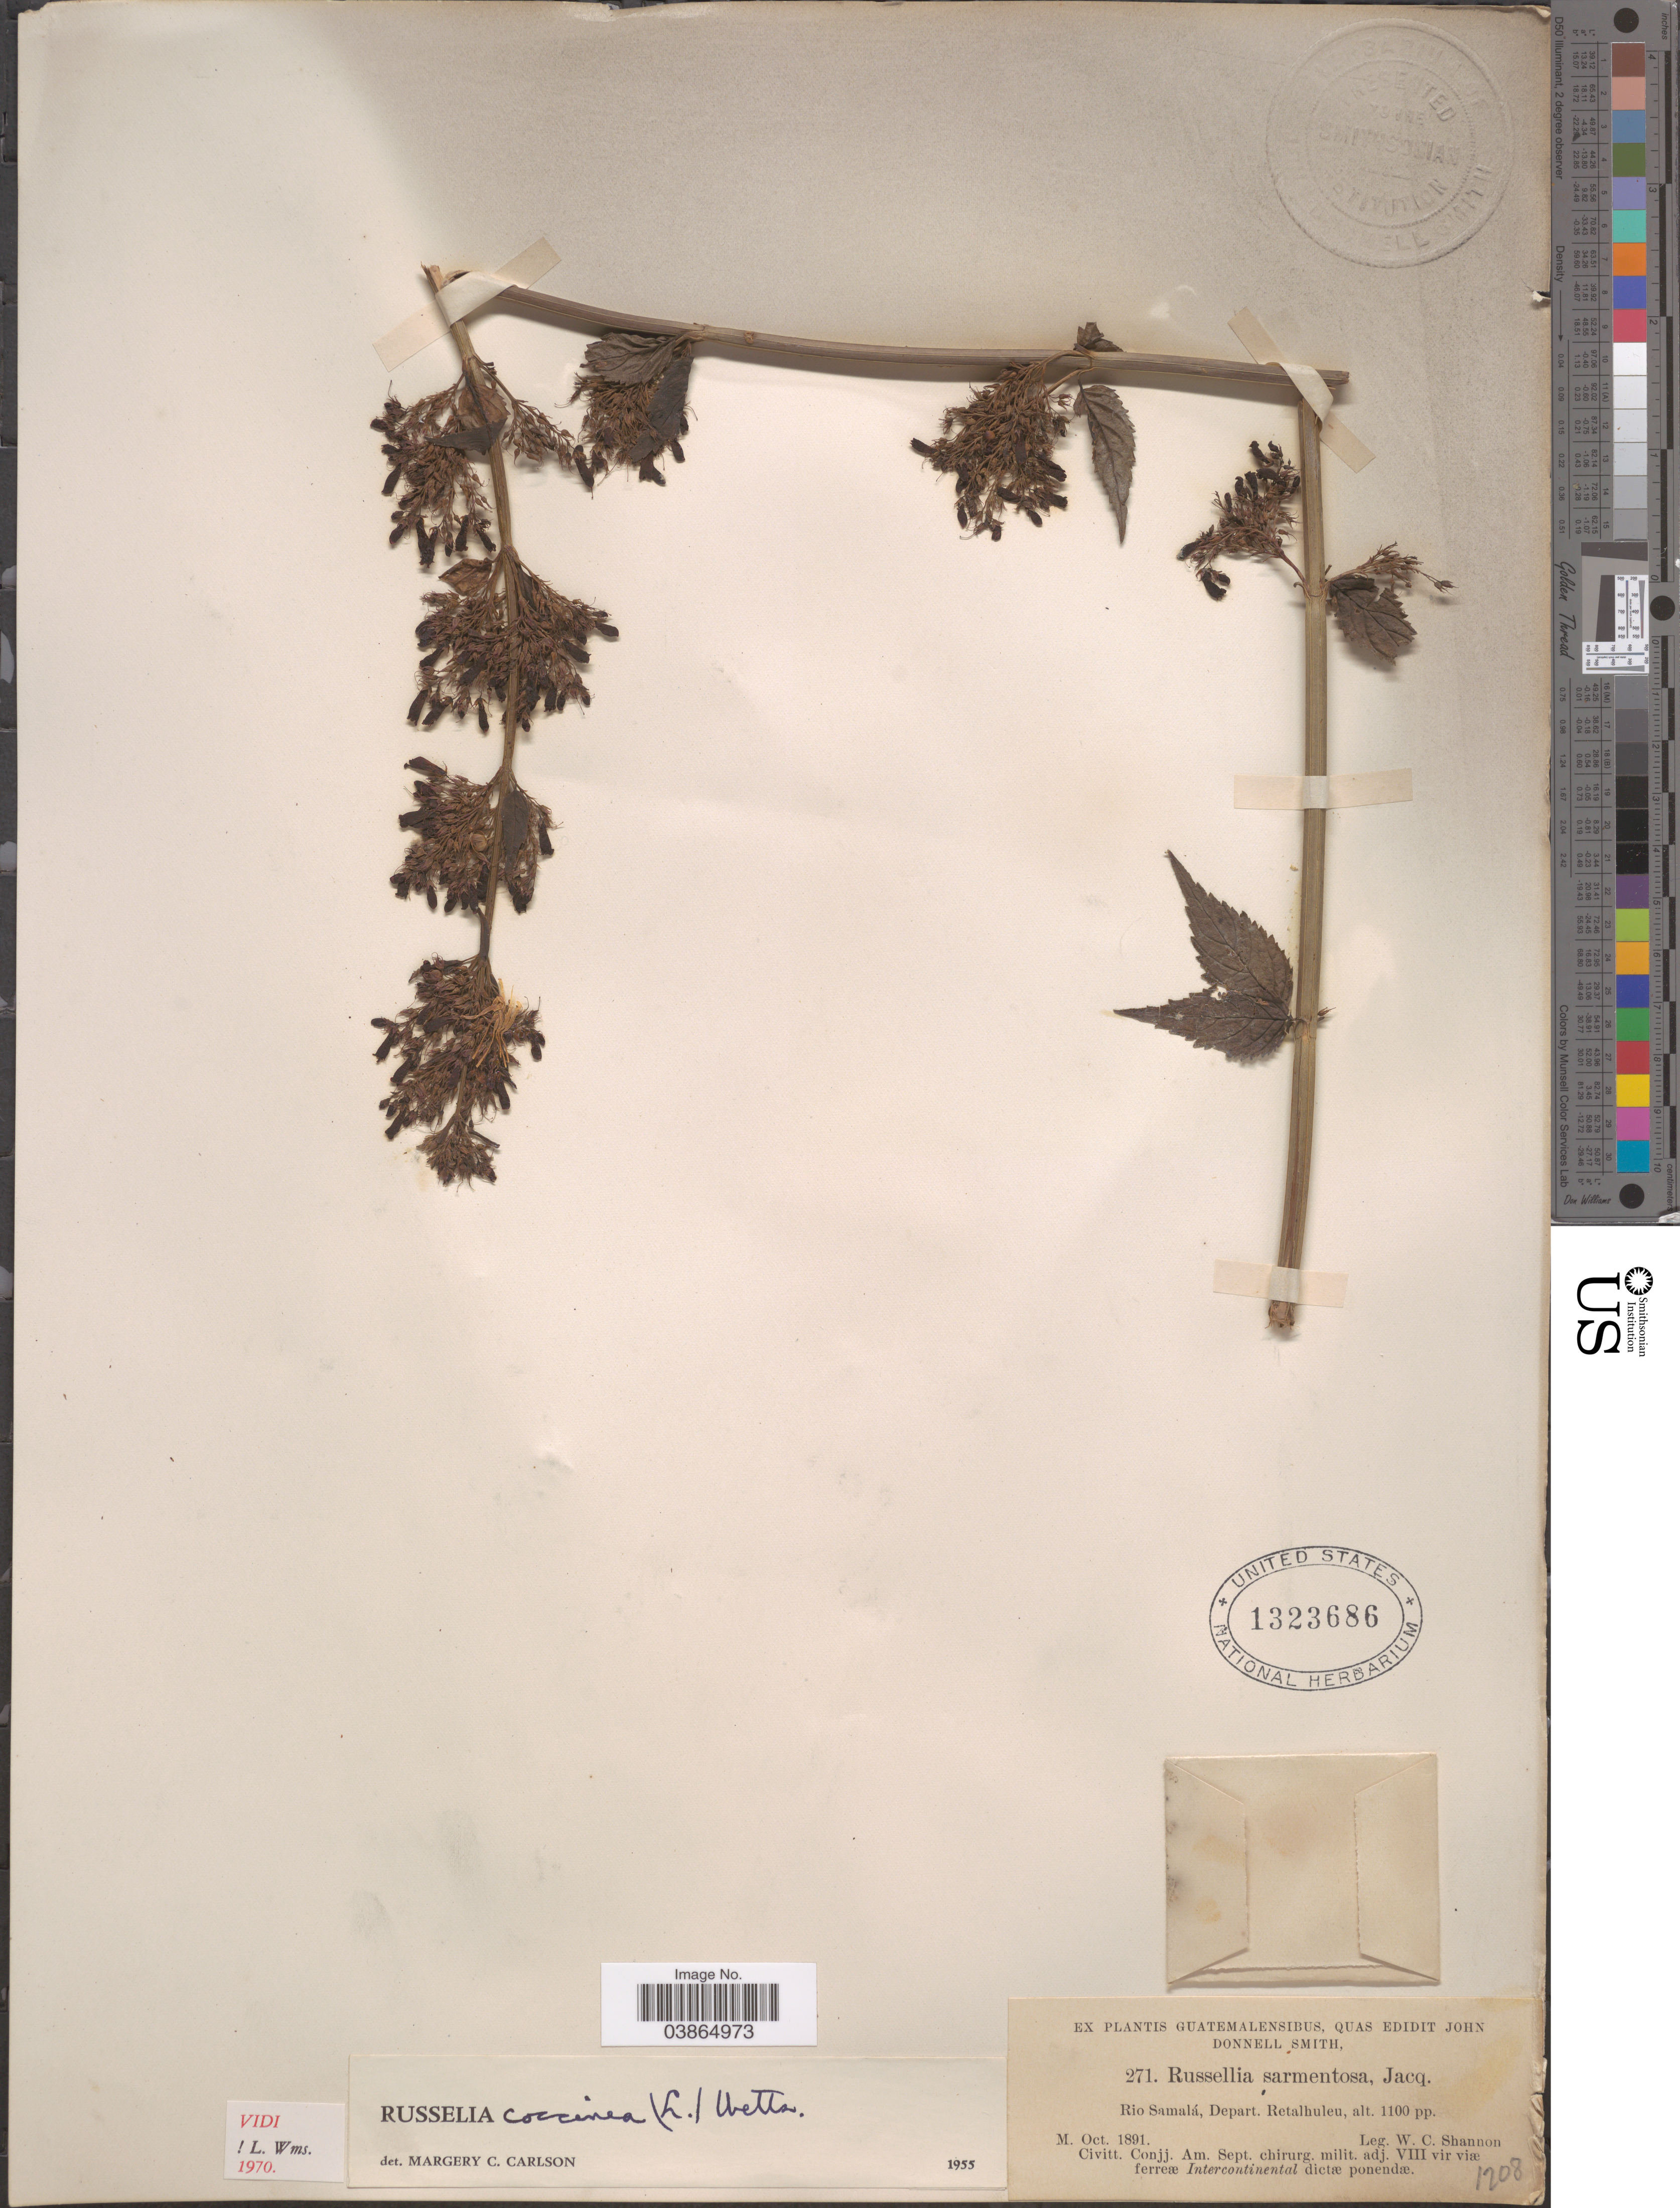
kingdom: Plantae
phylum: Tracheophyta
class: Magnoliopsida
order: Lamiales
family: Plantaginaceae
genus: Russelia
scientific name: Russelia coccinea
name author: (L.) Wettst.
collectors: W. C. Shannon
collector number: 271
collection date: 1891-10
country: Guatemala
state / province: Retalhuleu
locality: Rio Samalá, Depart. Retalhuleu.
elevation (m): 335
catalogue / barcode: US 1323686